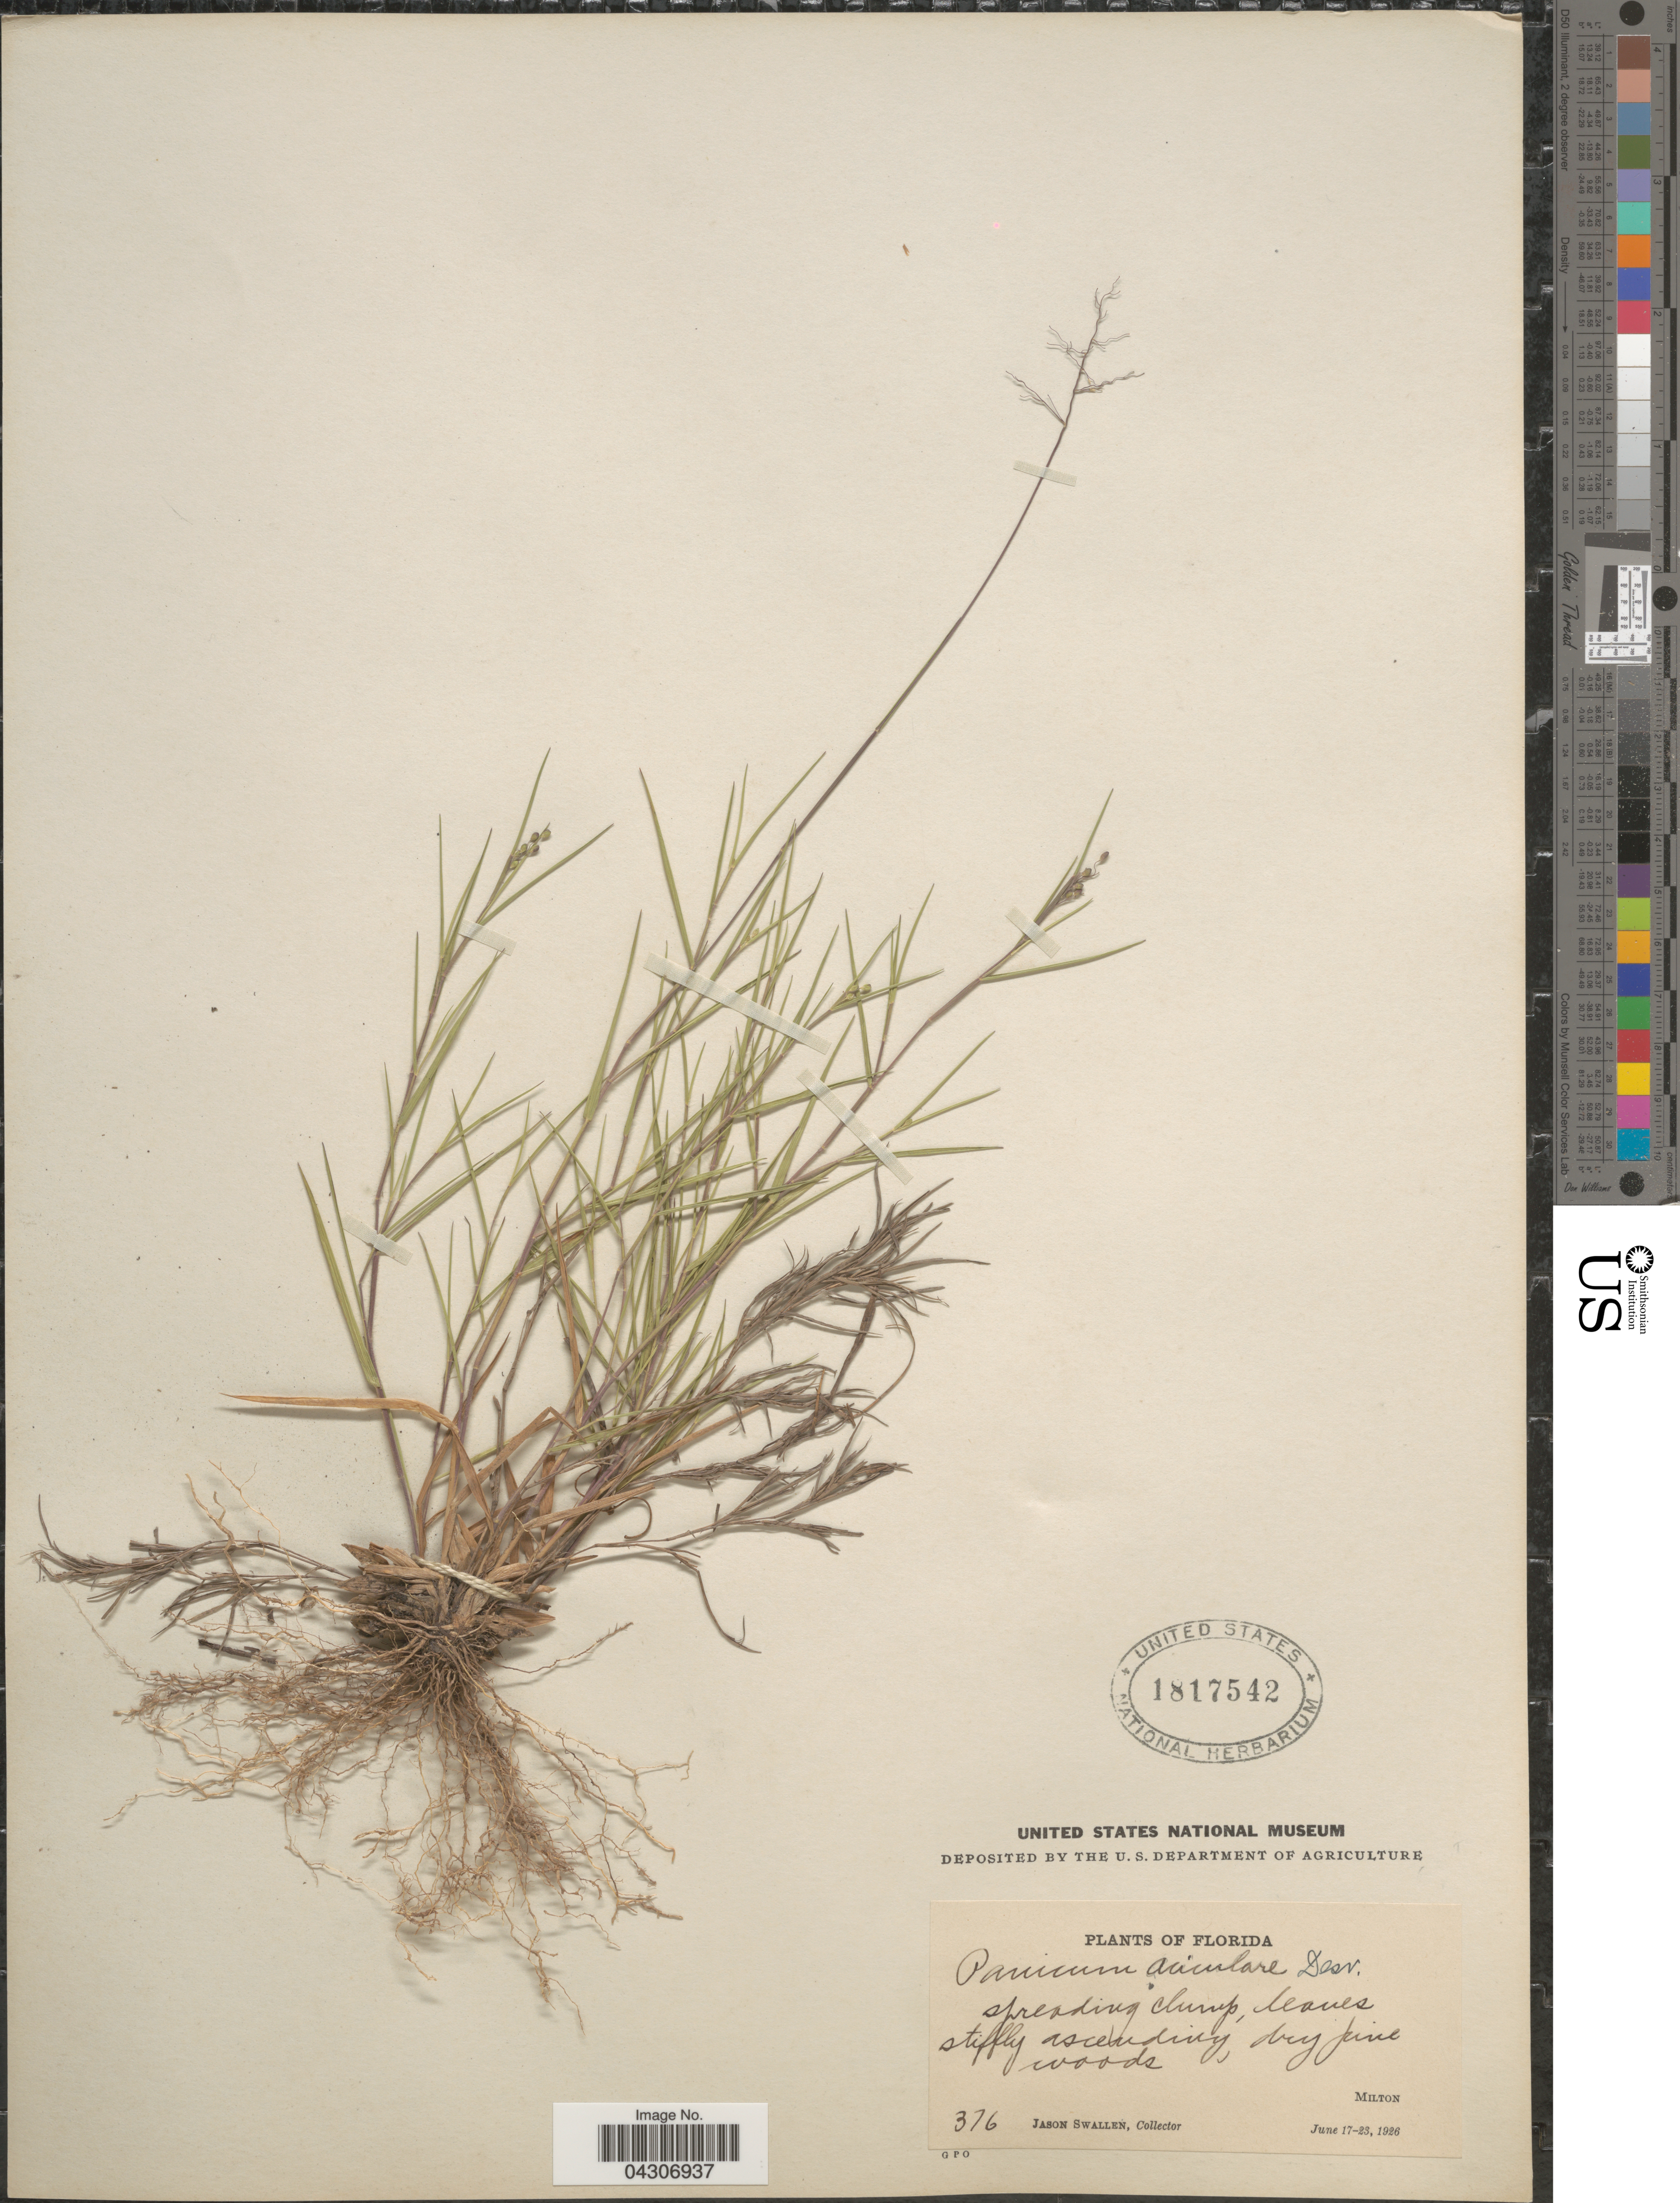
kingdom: Plantae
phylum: Tracheophyta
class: Liliopsida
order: Poales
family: Poaceae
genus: Dichanthelium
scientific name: Dichanthelium aciculare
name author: (Desv. ex Poir.) Gould & C.A. Clark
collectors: J. R. Swallen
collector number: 376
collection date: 1926-06-17/1926-06-23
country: United States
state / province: Florida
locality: Milton.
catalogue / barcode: US 1817542